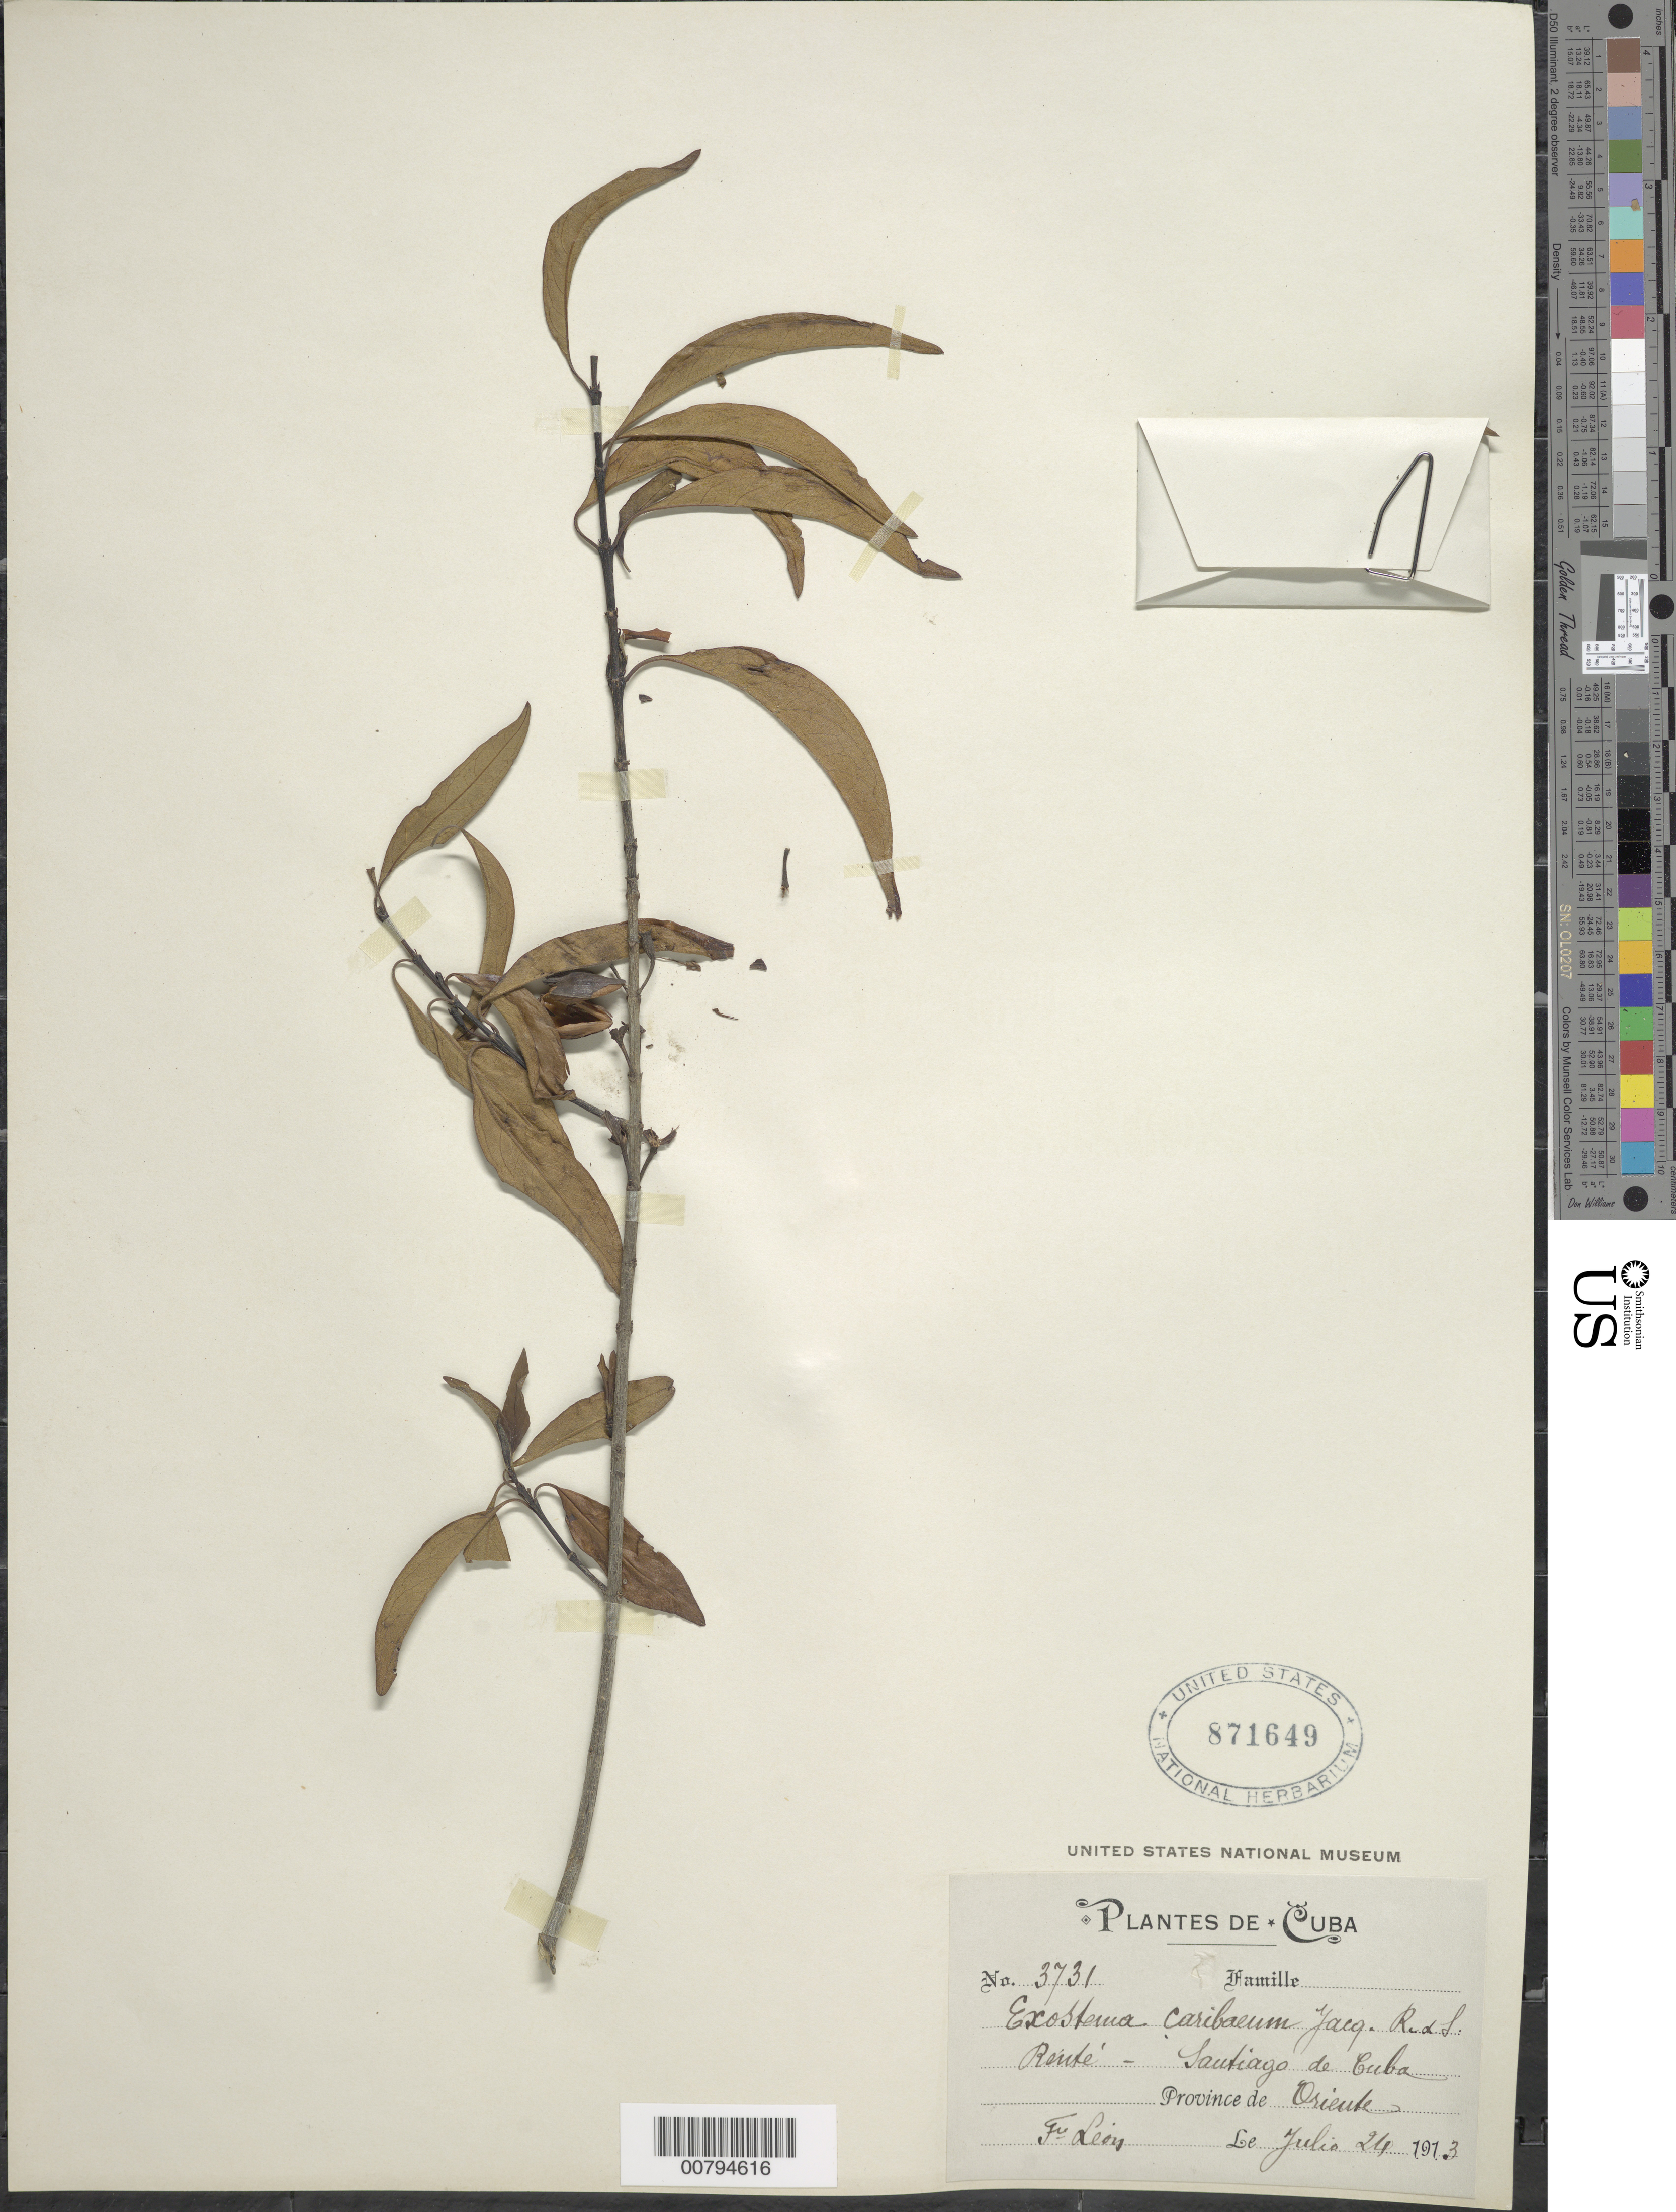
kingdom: Plantae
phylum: Tracheophyta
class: Magnoliopsida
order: Gentianales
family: Rubiaceae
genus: Exostema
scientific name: Exostema caribaeum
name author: (Jacq.) Roem. & Schult.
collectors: Bro. León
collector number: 3731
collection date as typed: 24 Jul 1913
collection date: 1913-07-24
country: Cuba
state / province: Oriente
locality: Renté - Santiago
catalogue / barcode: US 871649